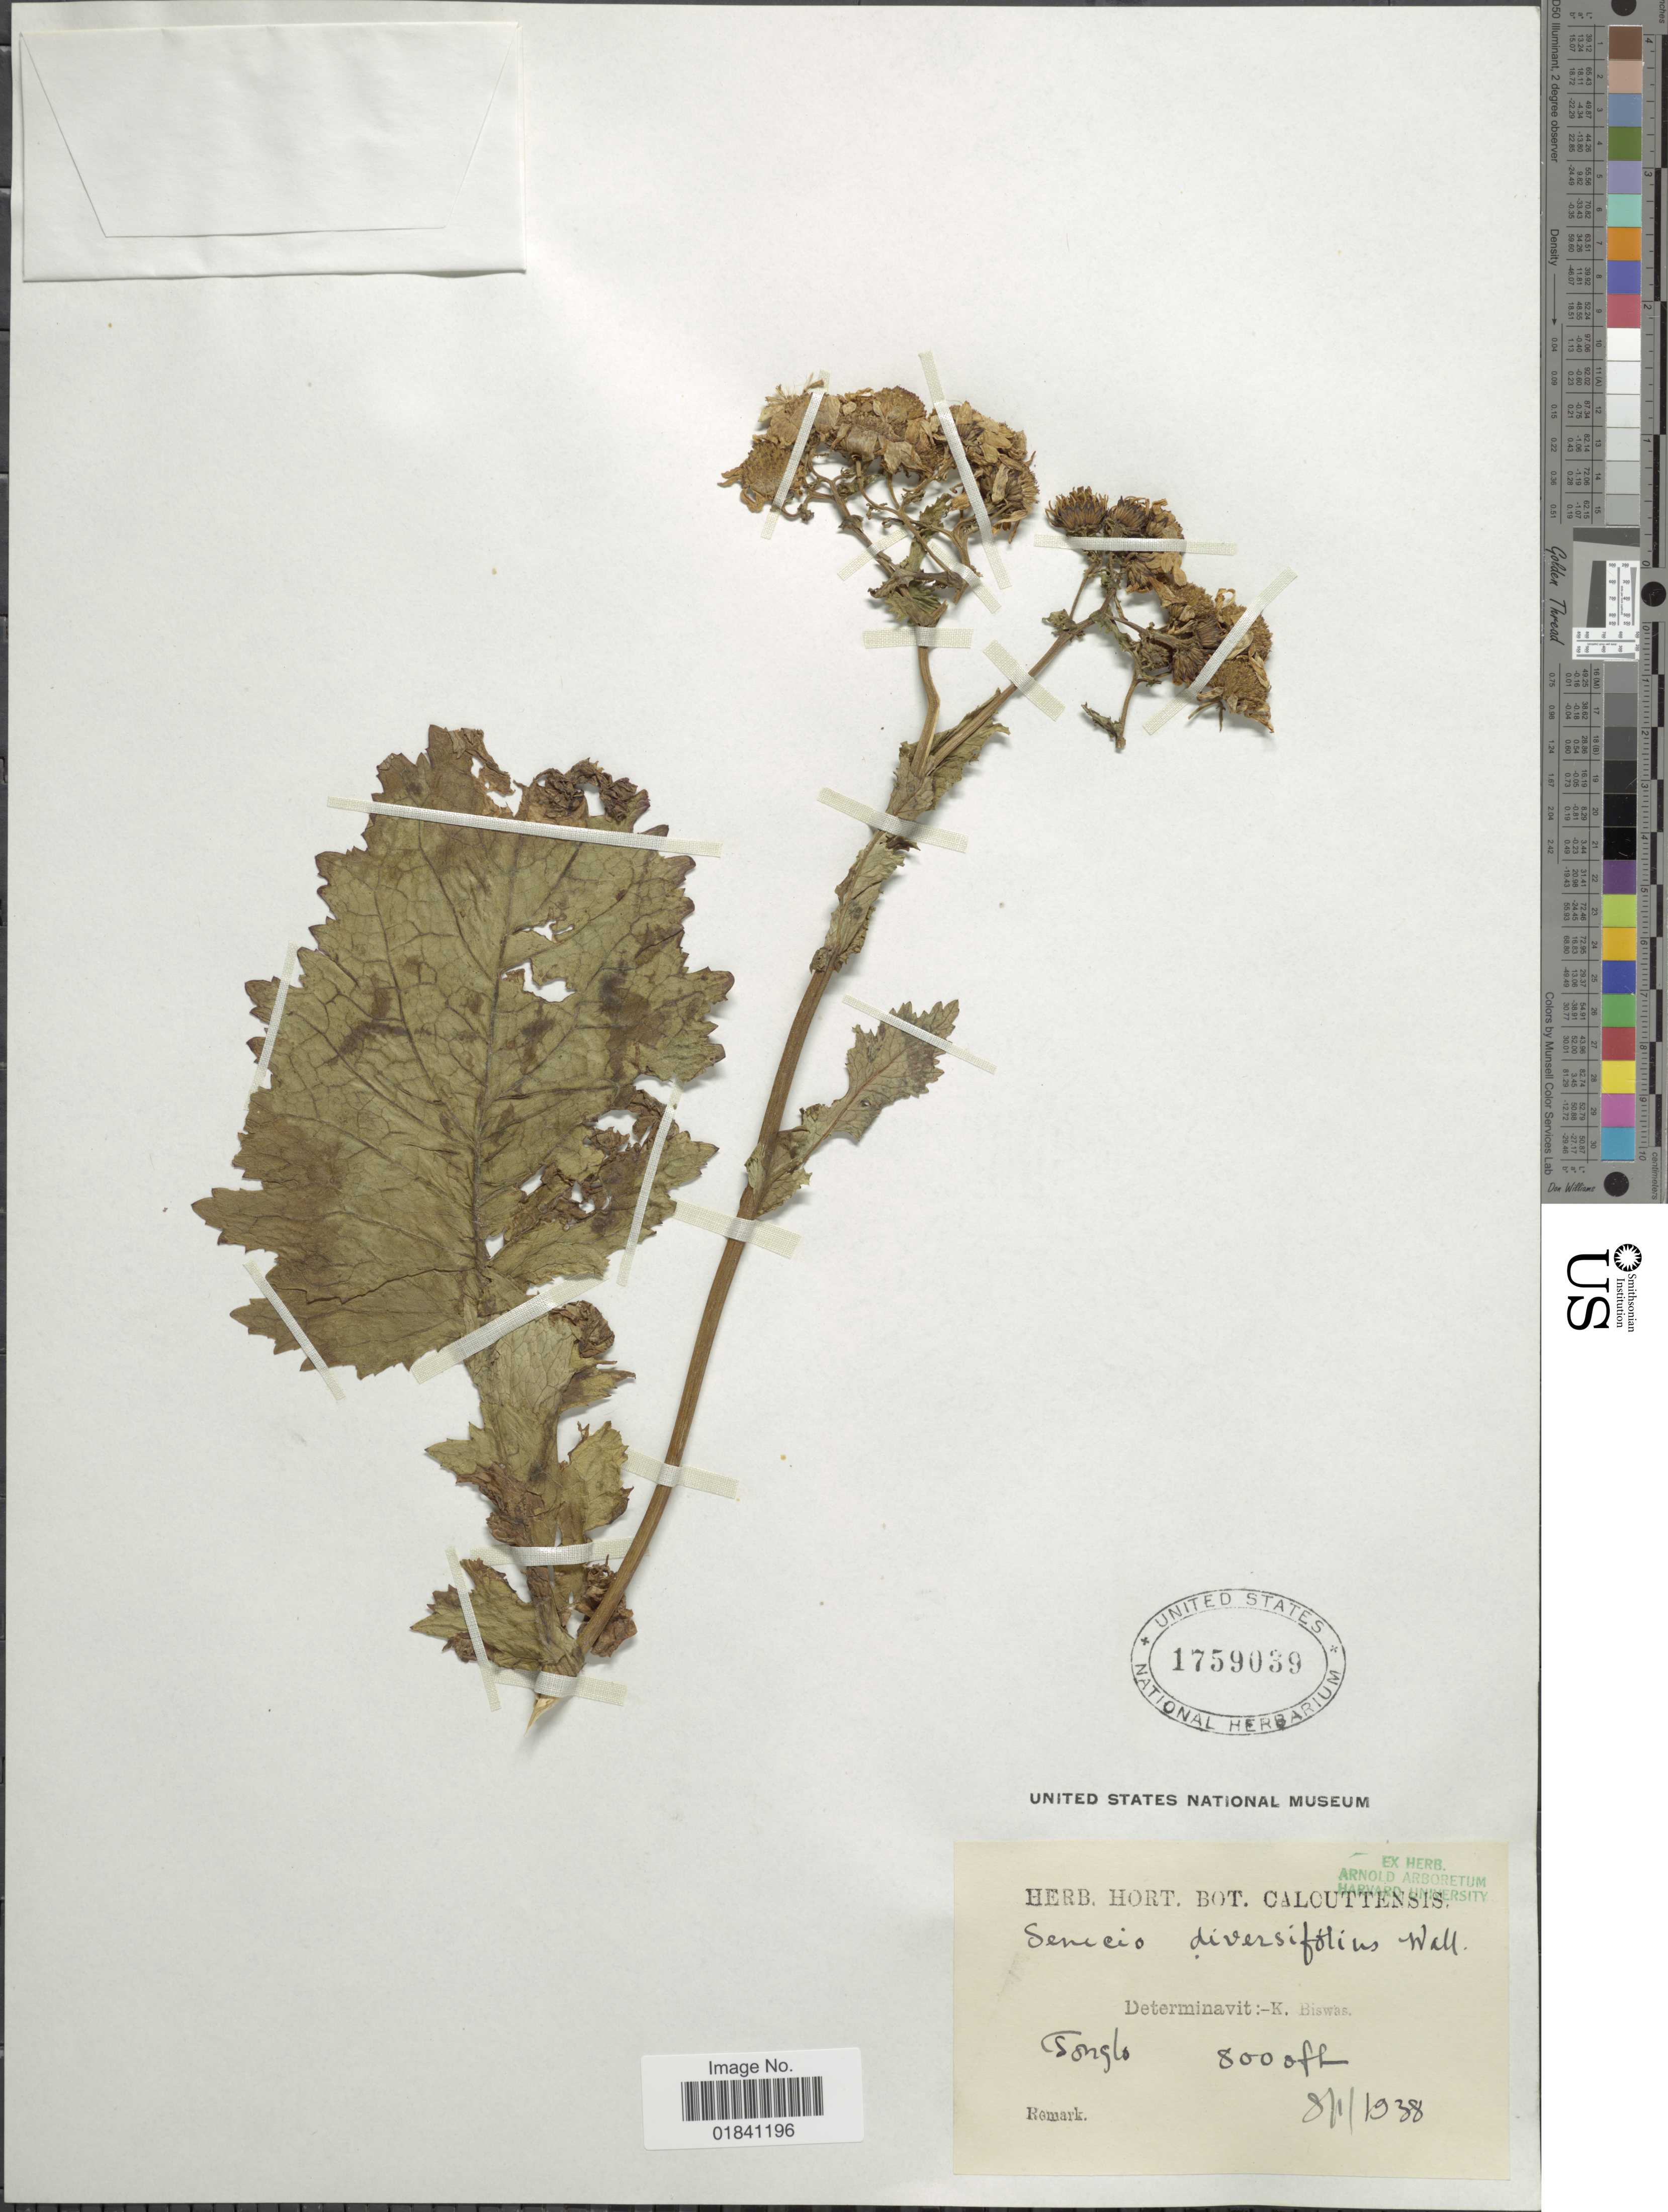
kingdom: Plantae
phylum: Tracheophyta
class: Magnoliopsida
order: Asterales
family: Asteraceae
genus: Senecio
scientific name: Senecio diversifolius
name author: Dumort.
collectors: K. Biswas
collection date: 1938-01-08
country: India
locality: Tonglo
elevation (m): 2438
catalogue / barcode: US 1759039